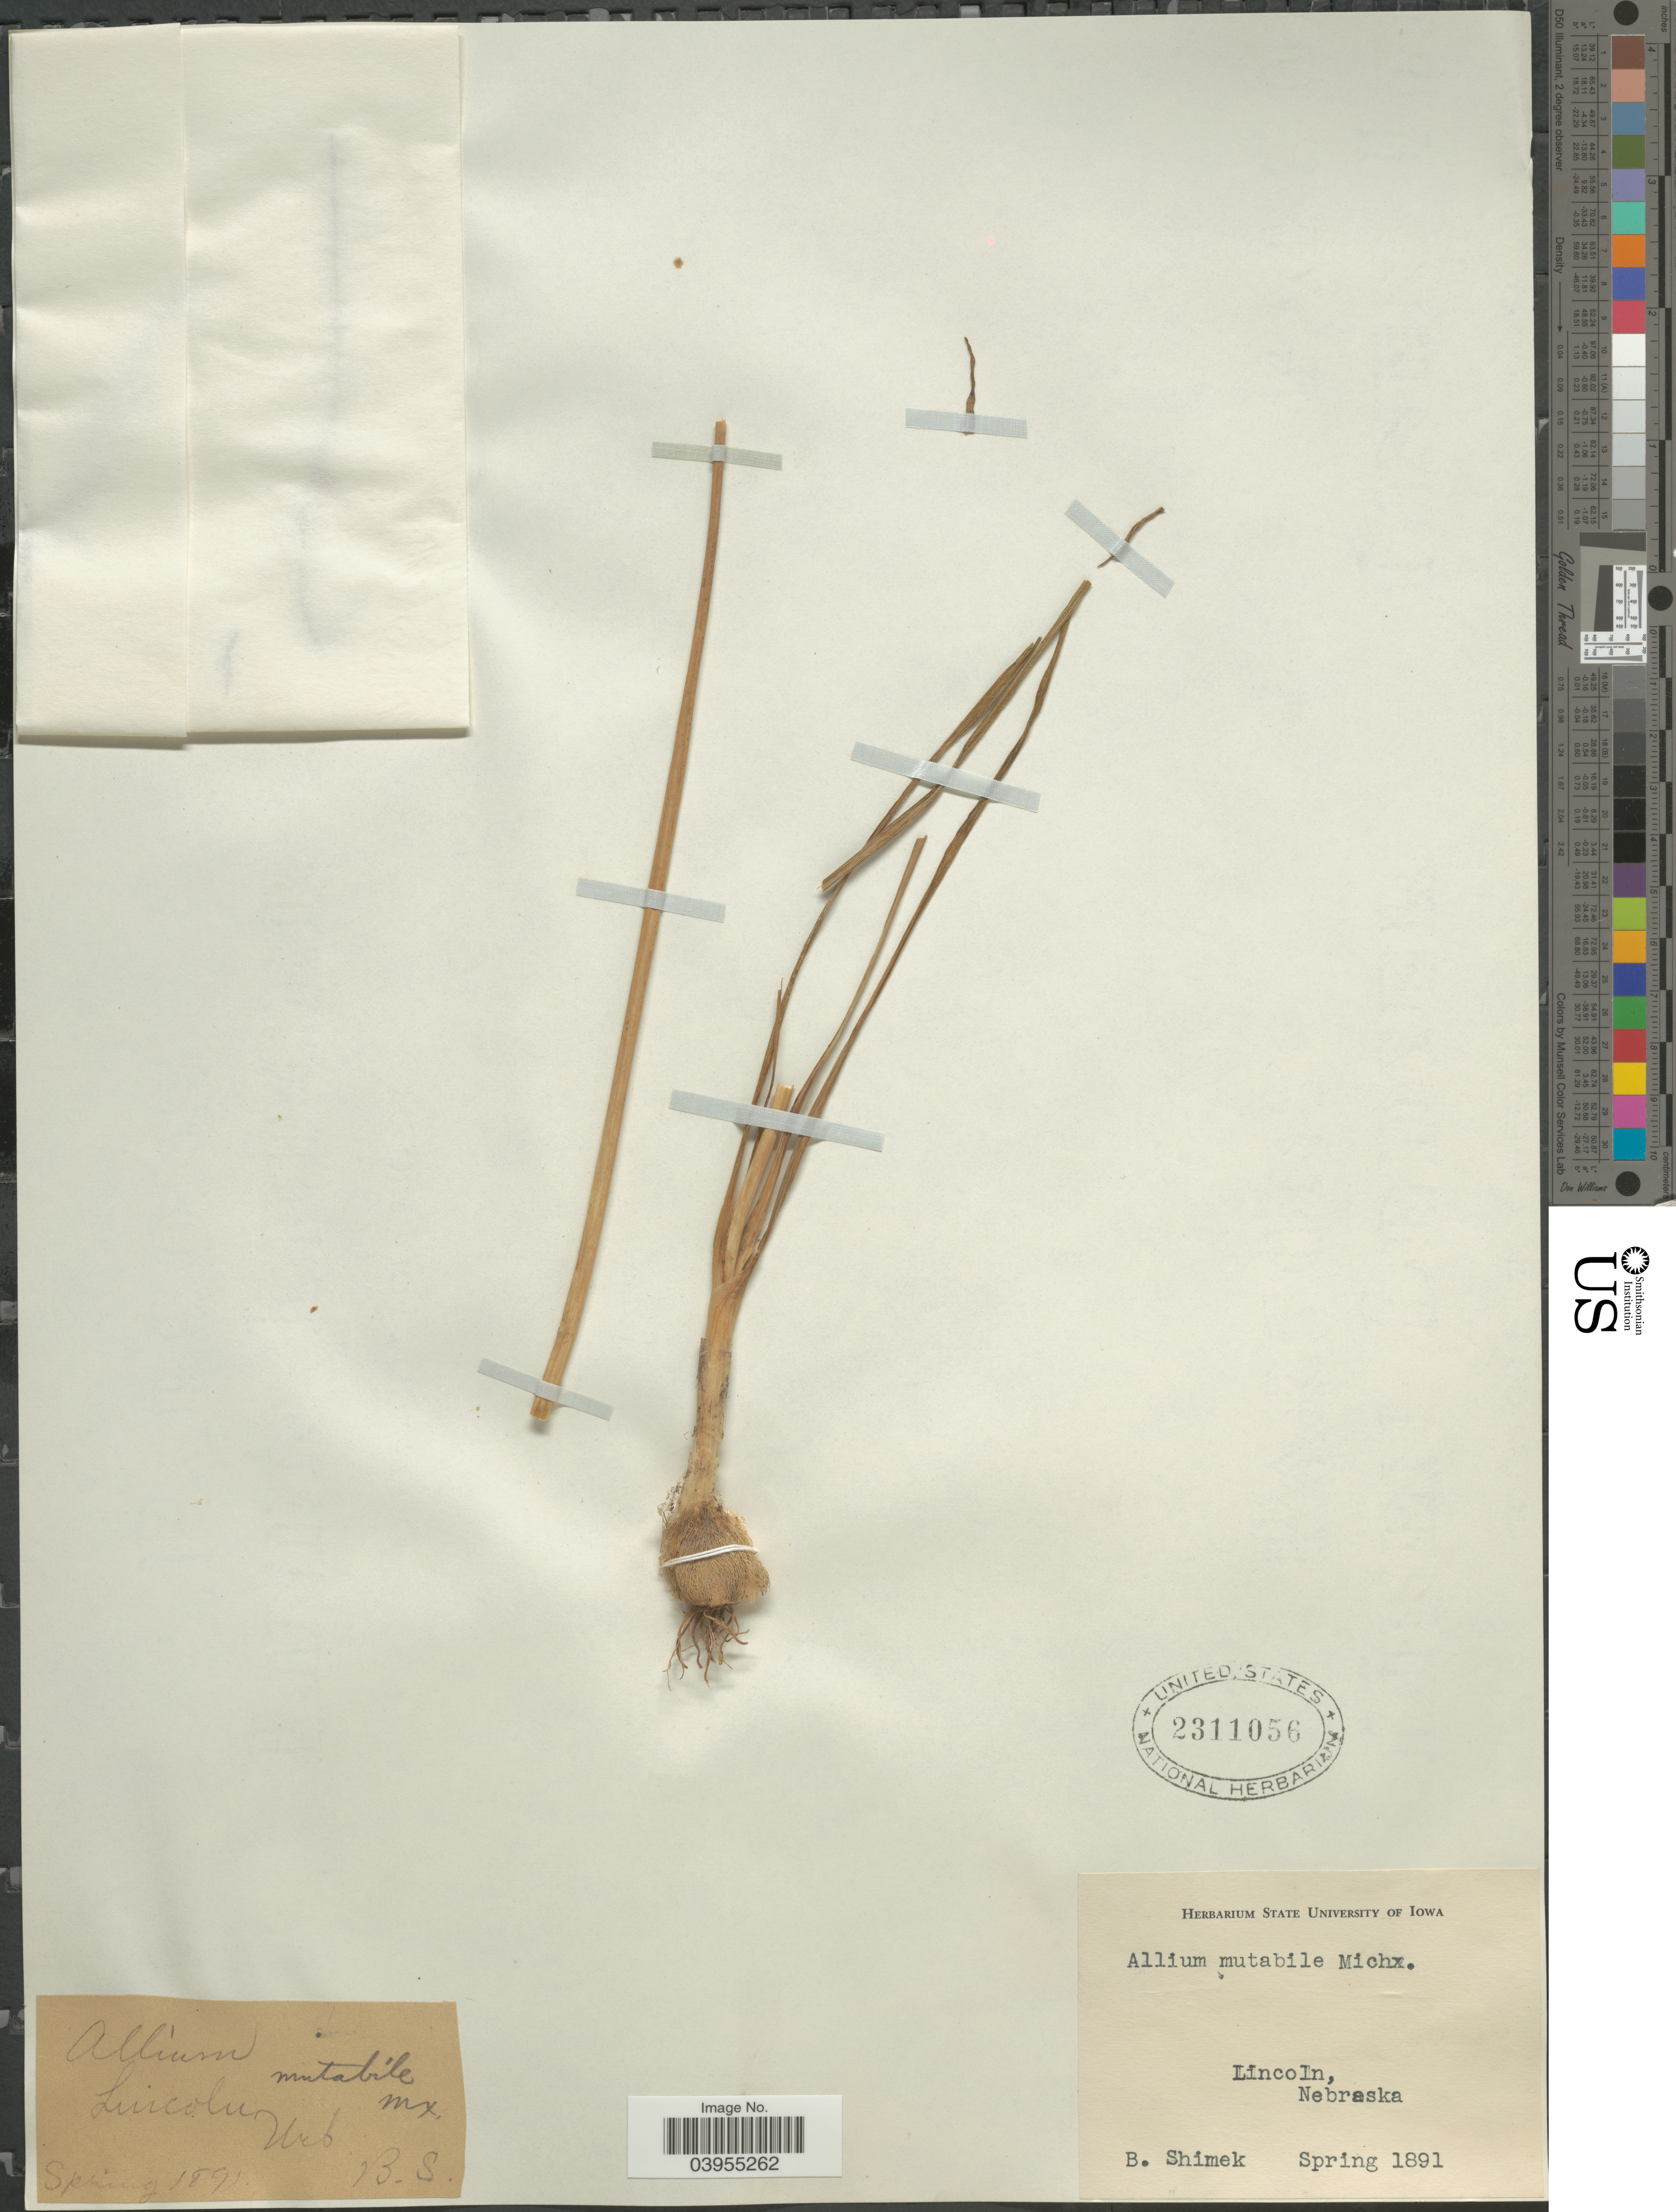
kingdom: Plantae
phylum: Tracheophyta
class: Liliopsida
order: Asparagales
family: Amaryllidaceae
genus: Allium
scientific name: Allium canadense var. mobilense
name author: (Regel) Traub & Ownbey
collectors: B. Shimek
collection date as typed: Spring 1891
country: United States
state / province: Nebraska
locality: Lincoln.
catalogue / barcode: US 2311056